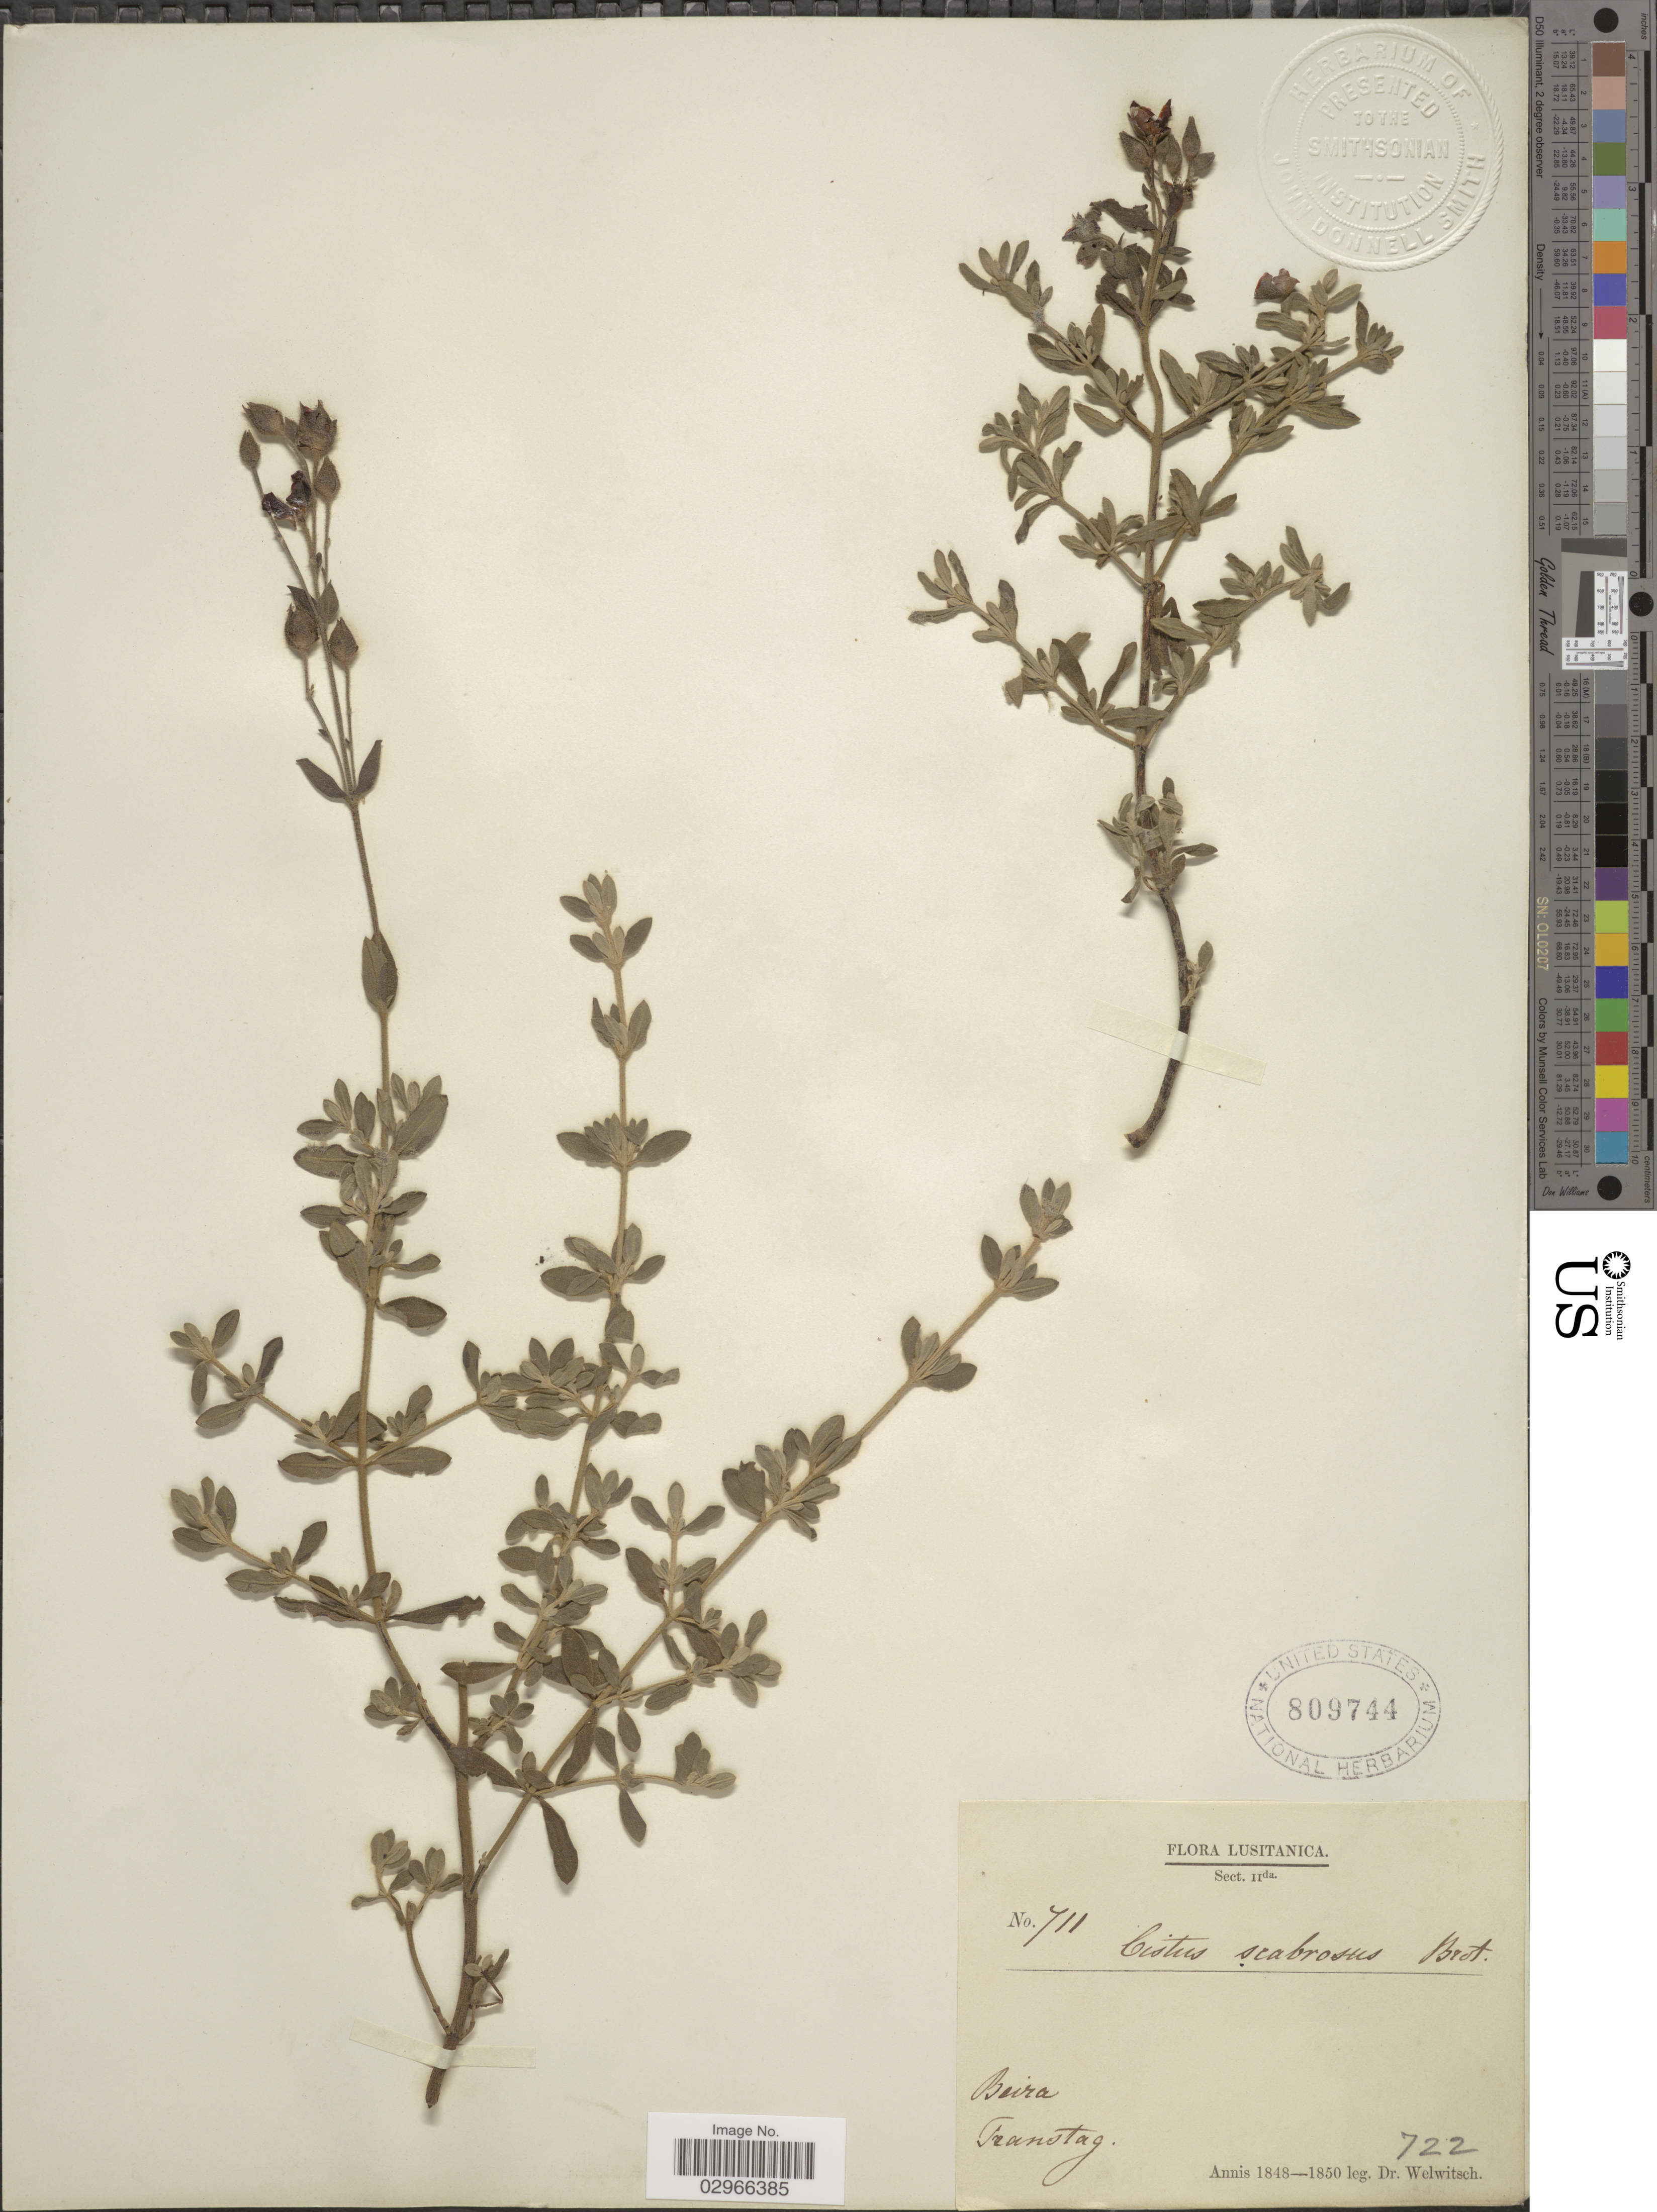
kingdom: Plantae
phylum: Tracheophyta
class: Magnoliopsida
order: Malvales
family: Cistaceae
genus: Halimium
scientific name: Halimium scabrosum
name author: Samp.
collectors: -. Welwitsch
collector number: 711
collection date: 1848/1850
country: Portugal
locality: Lusitanica. Beira. Franstag.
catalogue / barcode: US 809744